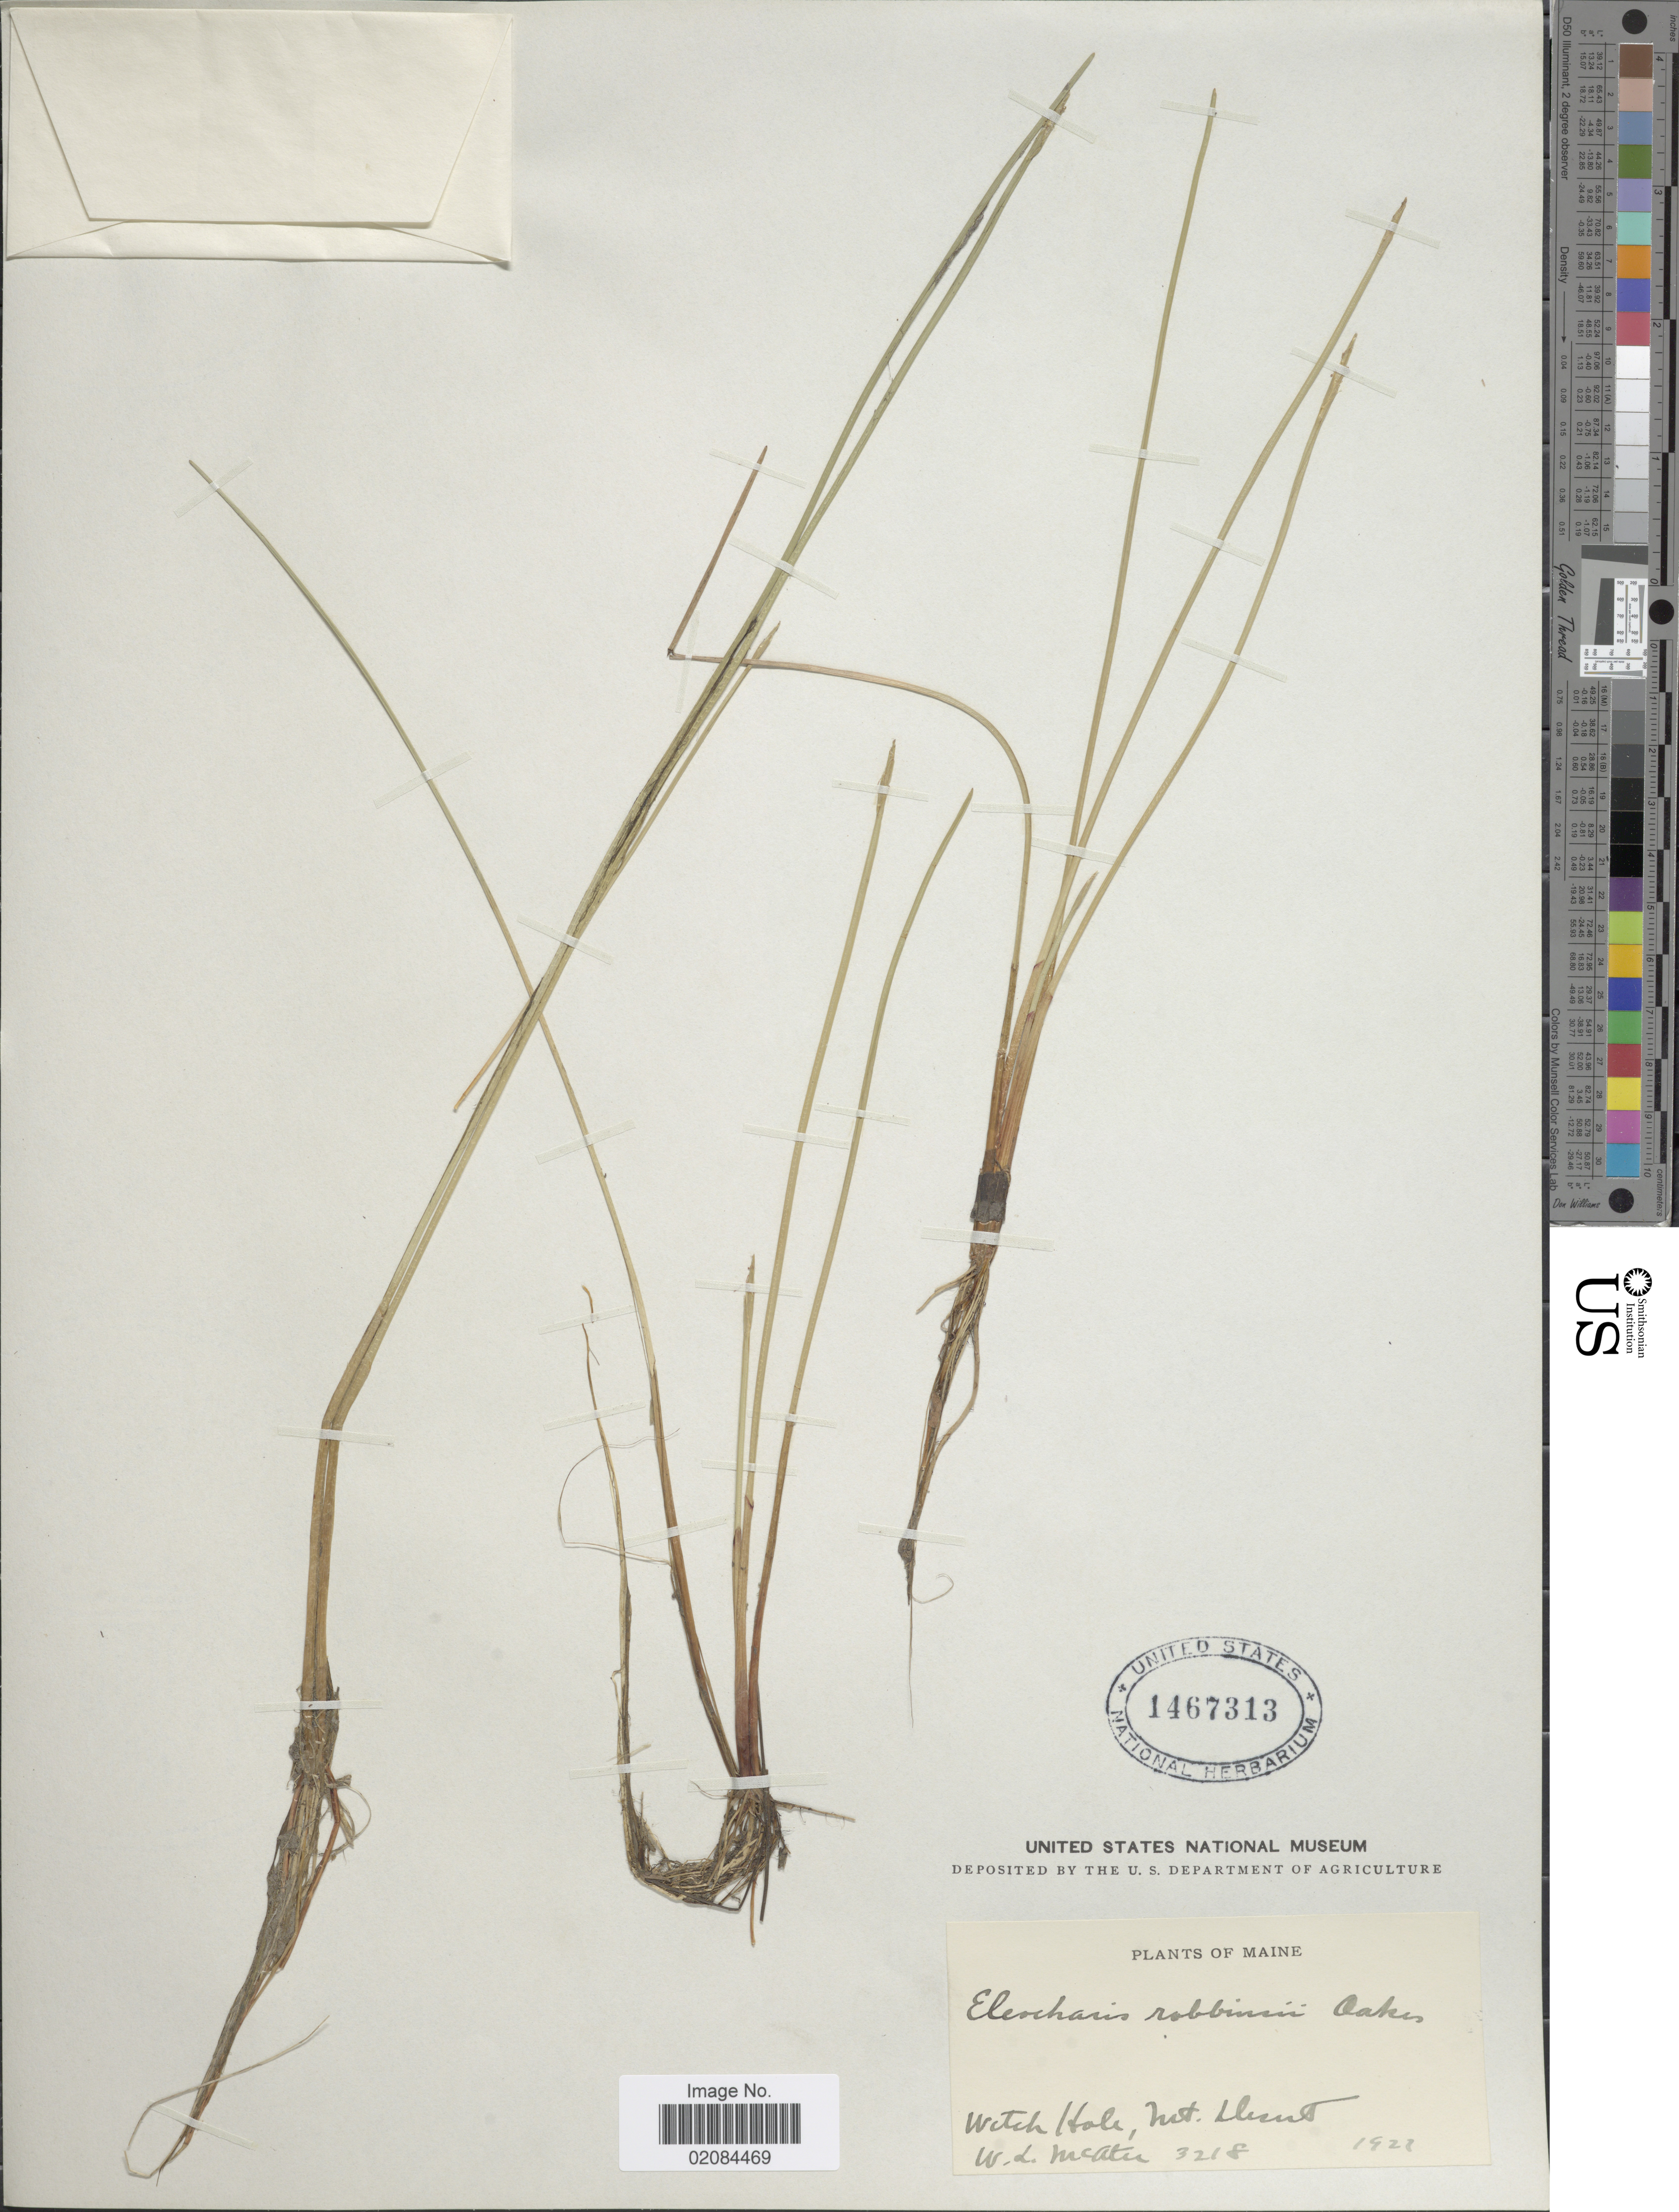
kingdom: Plantae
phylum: Tracheophyta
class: Liliopsida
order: Poales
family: Cyperaceae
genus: Eleocharis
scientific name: Eleocharis robbinsii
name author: Oakes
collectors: W. McAtee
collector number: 3218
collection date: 1922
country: United States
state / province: Maine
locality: Witch Hall, Mt. Desert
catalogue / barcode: US 1467313